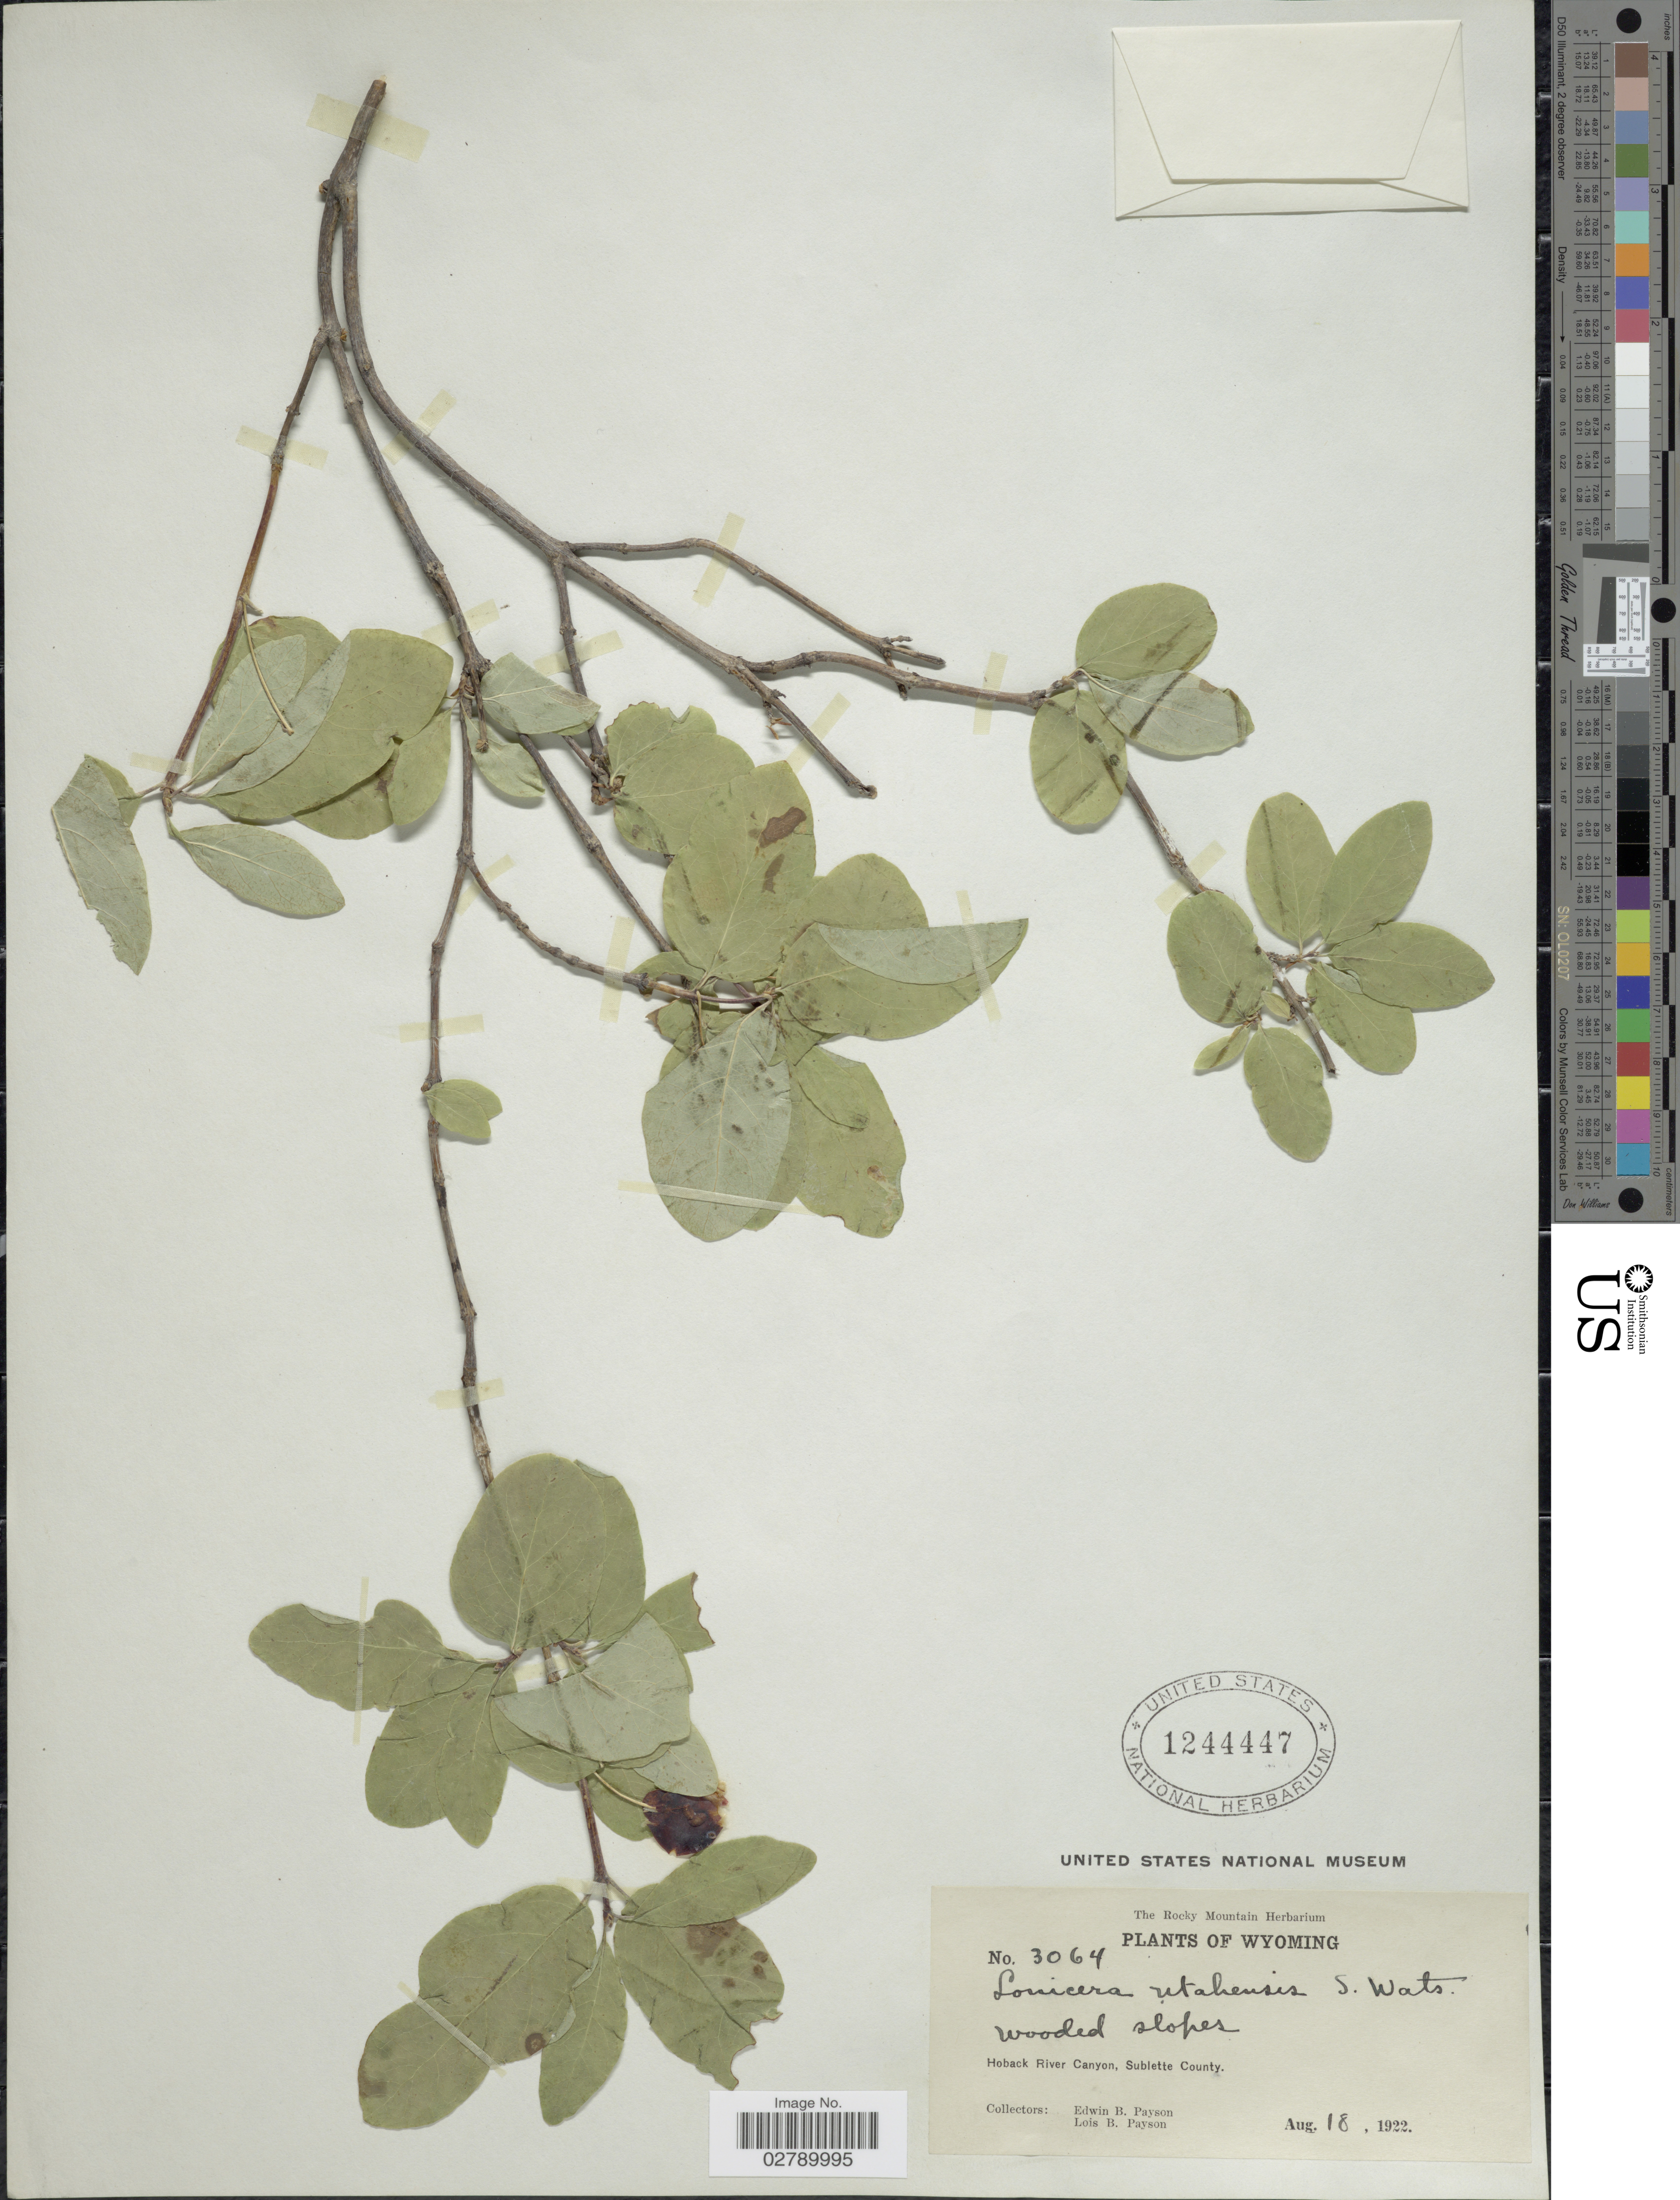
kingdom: Plantae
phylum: Tracheophyta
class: Magnoliopsida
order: Dipsacales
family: Caprifoliaceae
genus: Lonicera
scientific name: Lonicera utahensis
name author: S. Watson in C. King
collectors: E. B. Payson & L. Payson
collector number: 3064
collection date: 1922-08-18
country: United States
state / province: Wyoming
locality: Hoback River Canyon, Sublette County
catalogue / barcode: US 1244447